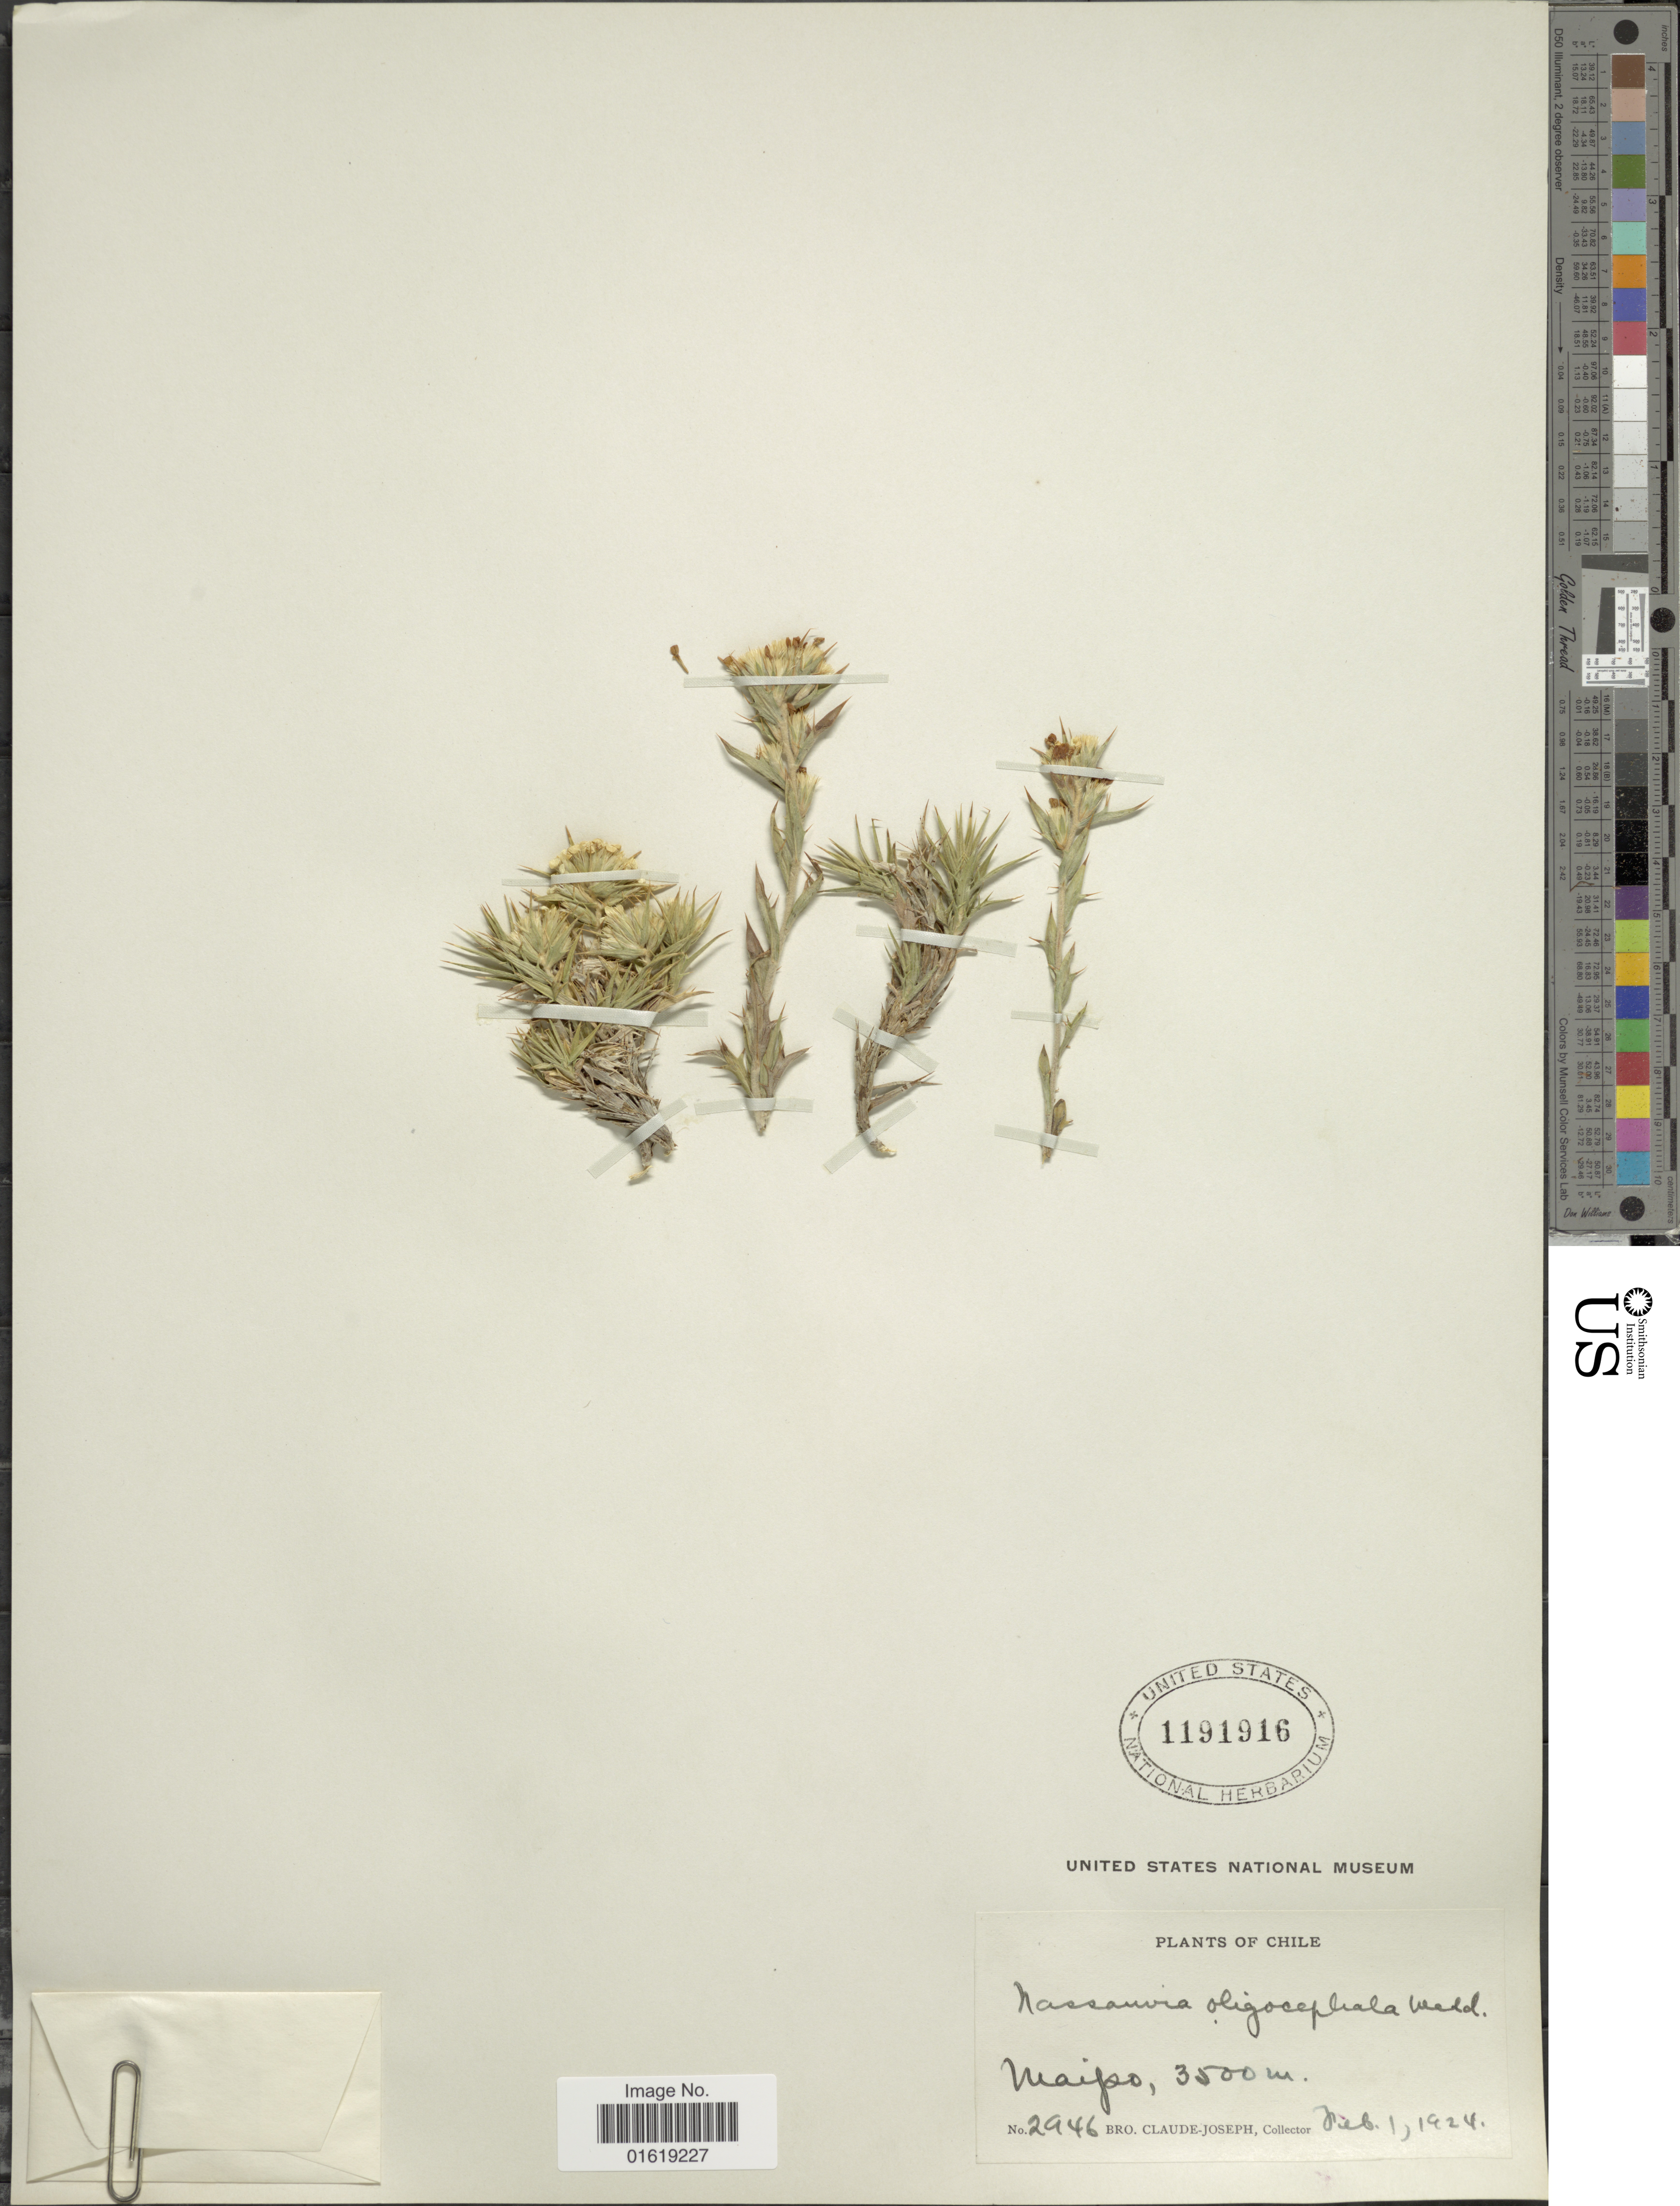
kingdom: Plantae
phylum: Tracheophyta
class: Magnoliopsida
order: Asterales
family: Asteraceae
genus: Nassauvia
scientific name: Nassauvia uniflora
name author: (D. Don) Hauman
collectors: Bro. Claude-Joseph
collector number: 2946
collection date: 1924-02-01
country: Chile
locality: Maipo.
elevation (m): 3500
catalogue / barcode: US 1191916